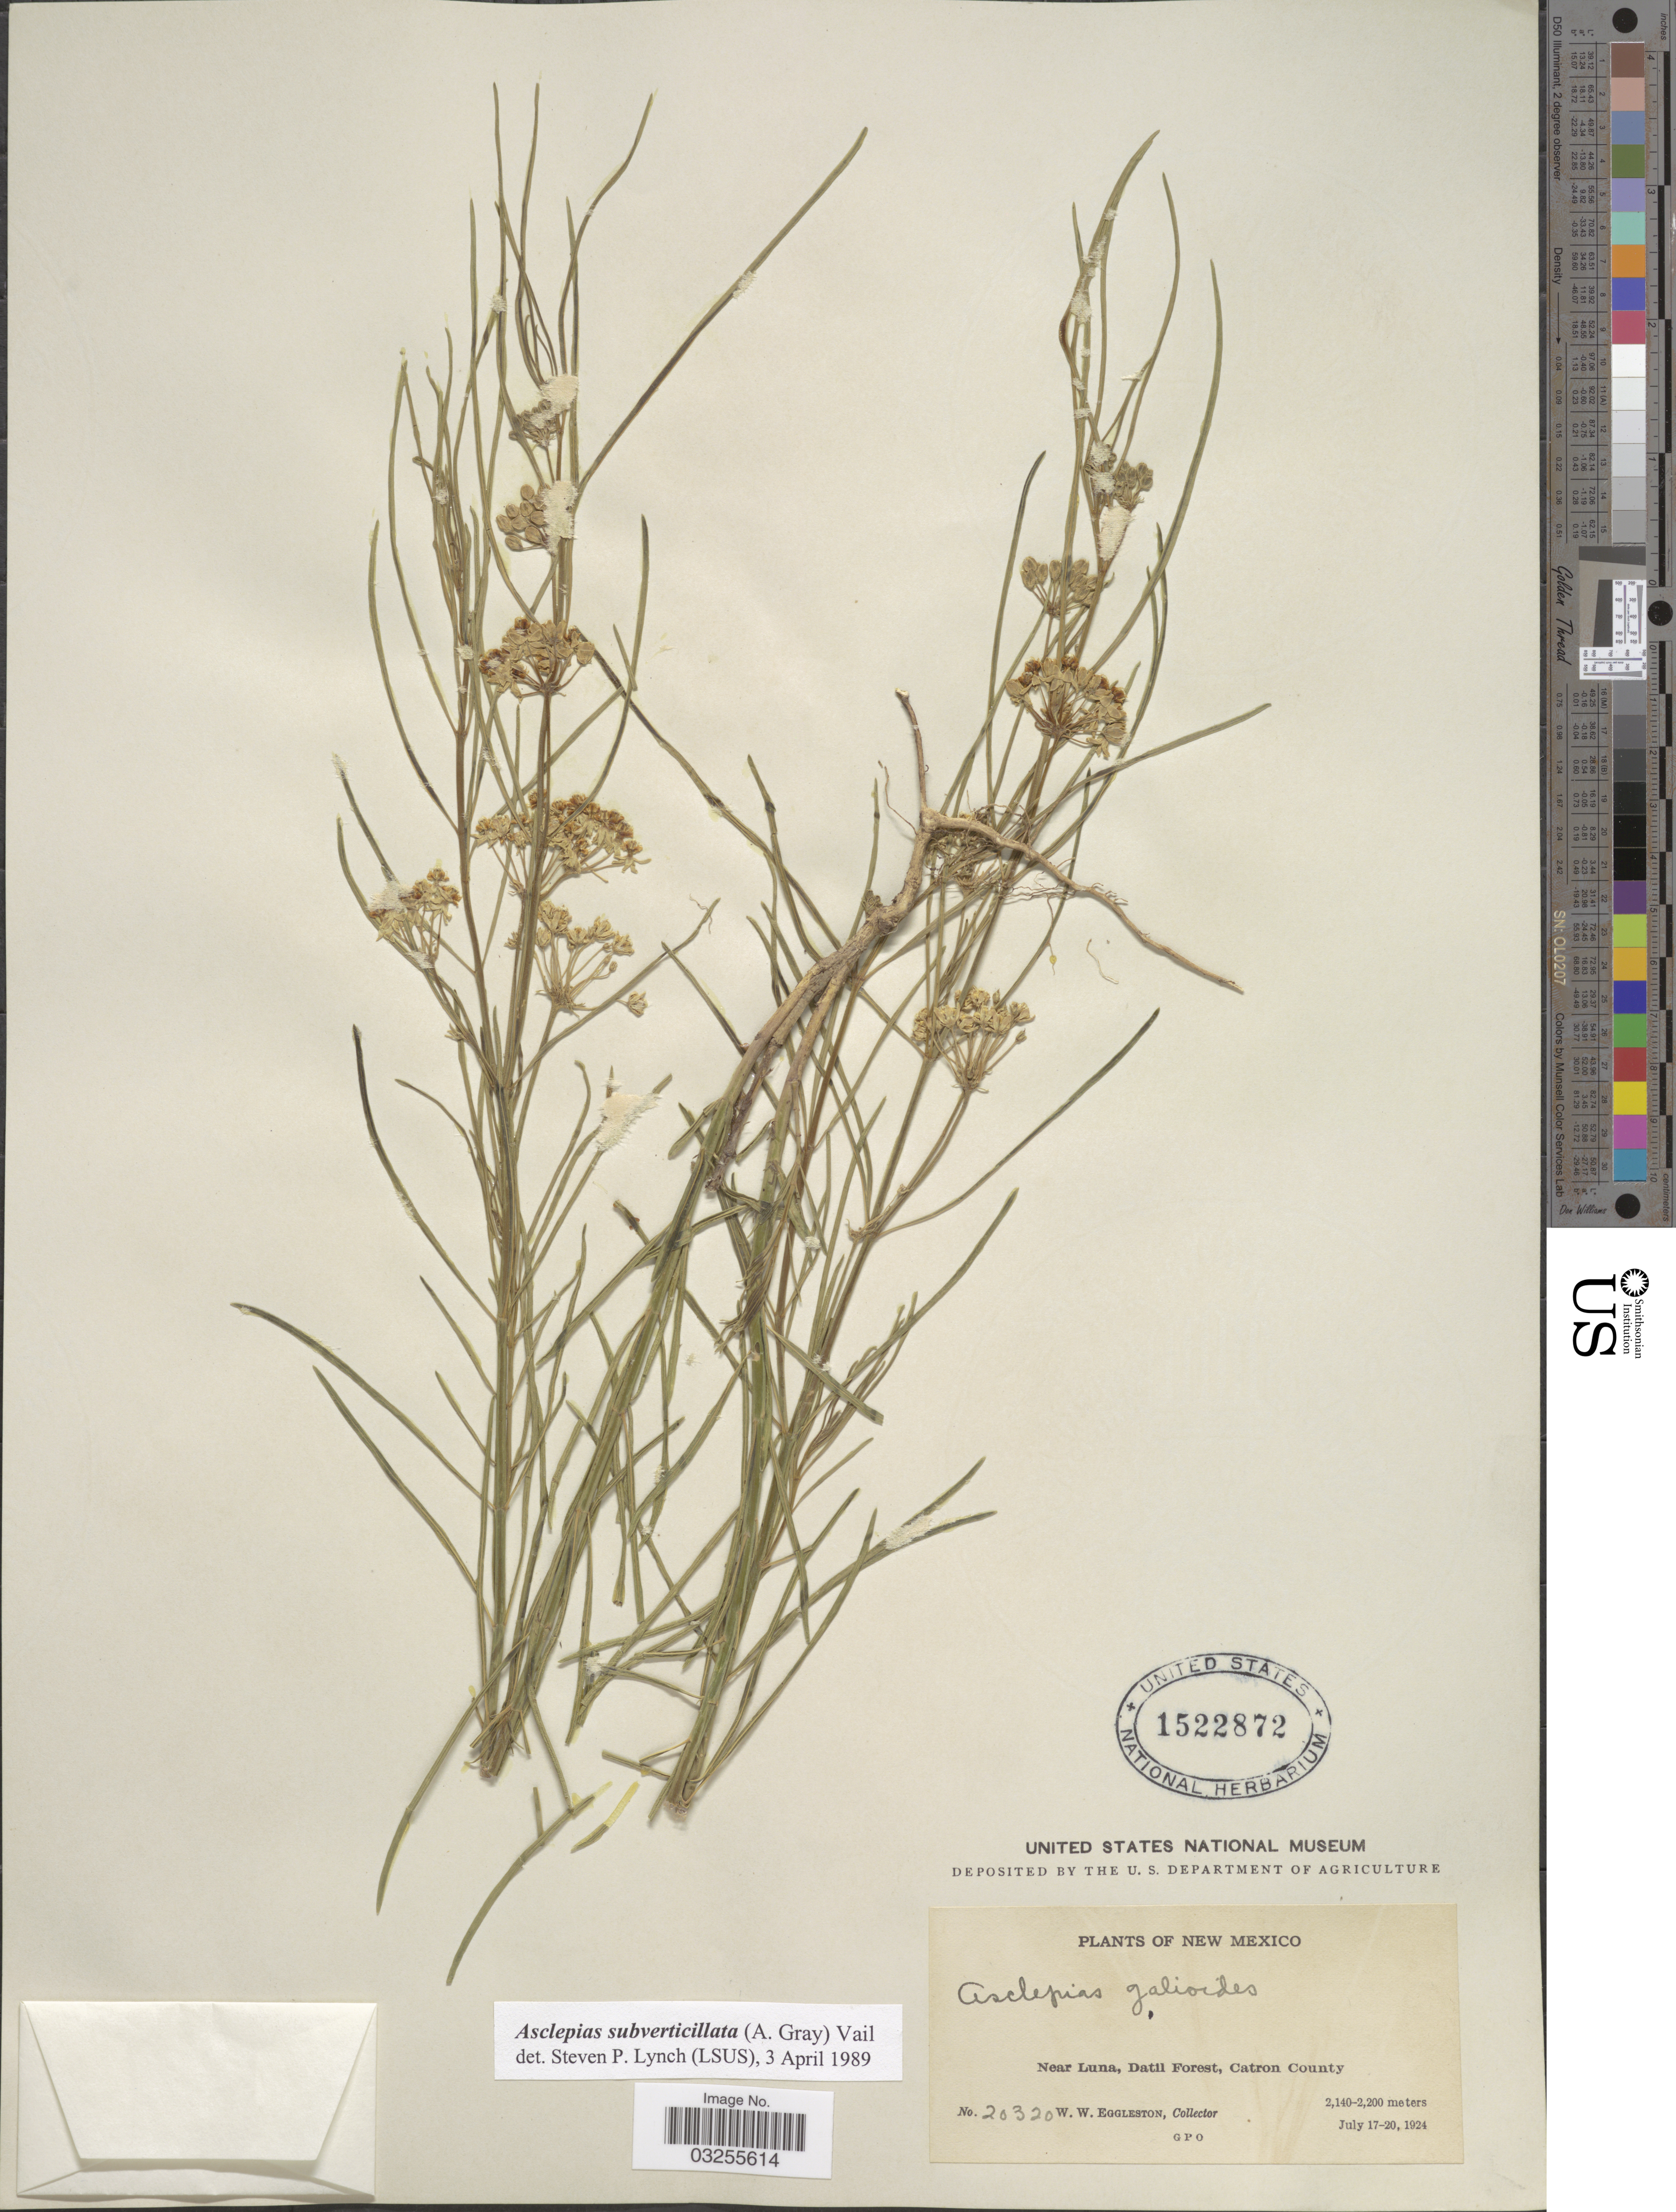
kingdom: Plantae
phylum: Tracheophyta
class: Magnoliopsida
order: Gentianales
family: Apocynaceae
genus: Asclepias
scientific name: Asclepias subverticillata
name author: (A. Gray) Vail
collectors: W. W. Eggleston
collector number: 20320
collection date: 1924-07-17/1924-07-20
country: United States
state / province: New Mexico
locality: Near Luna, Datil Forest, Catron County.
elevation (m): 2140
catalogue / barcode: US 1522872